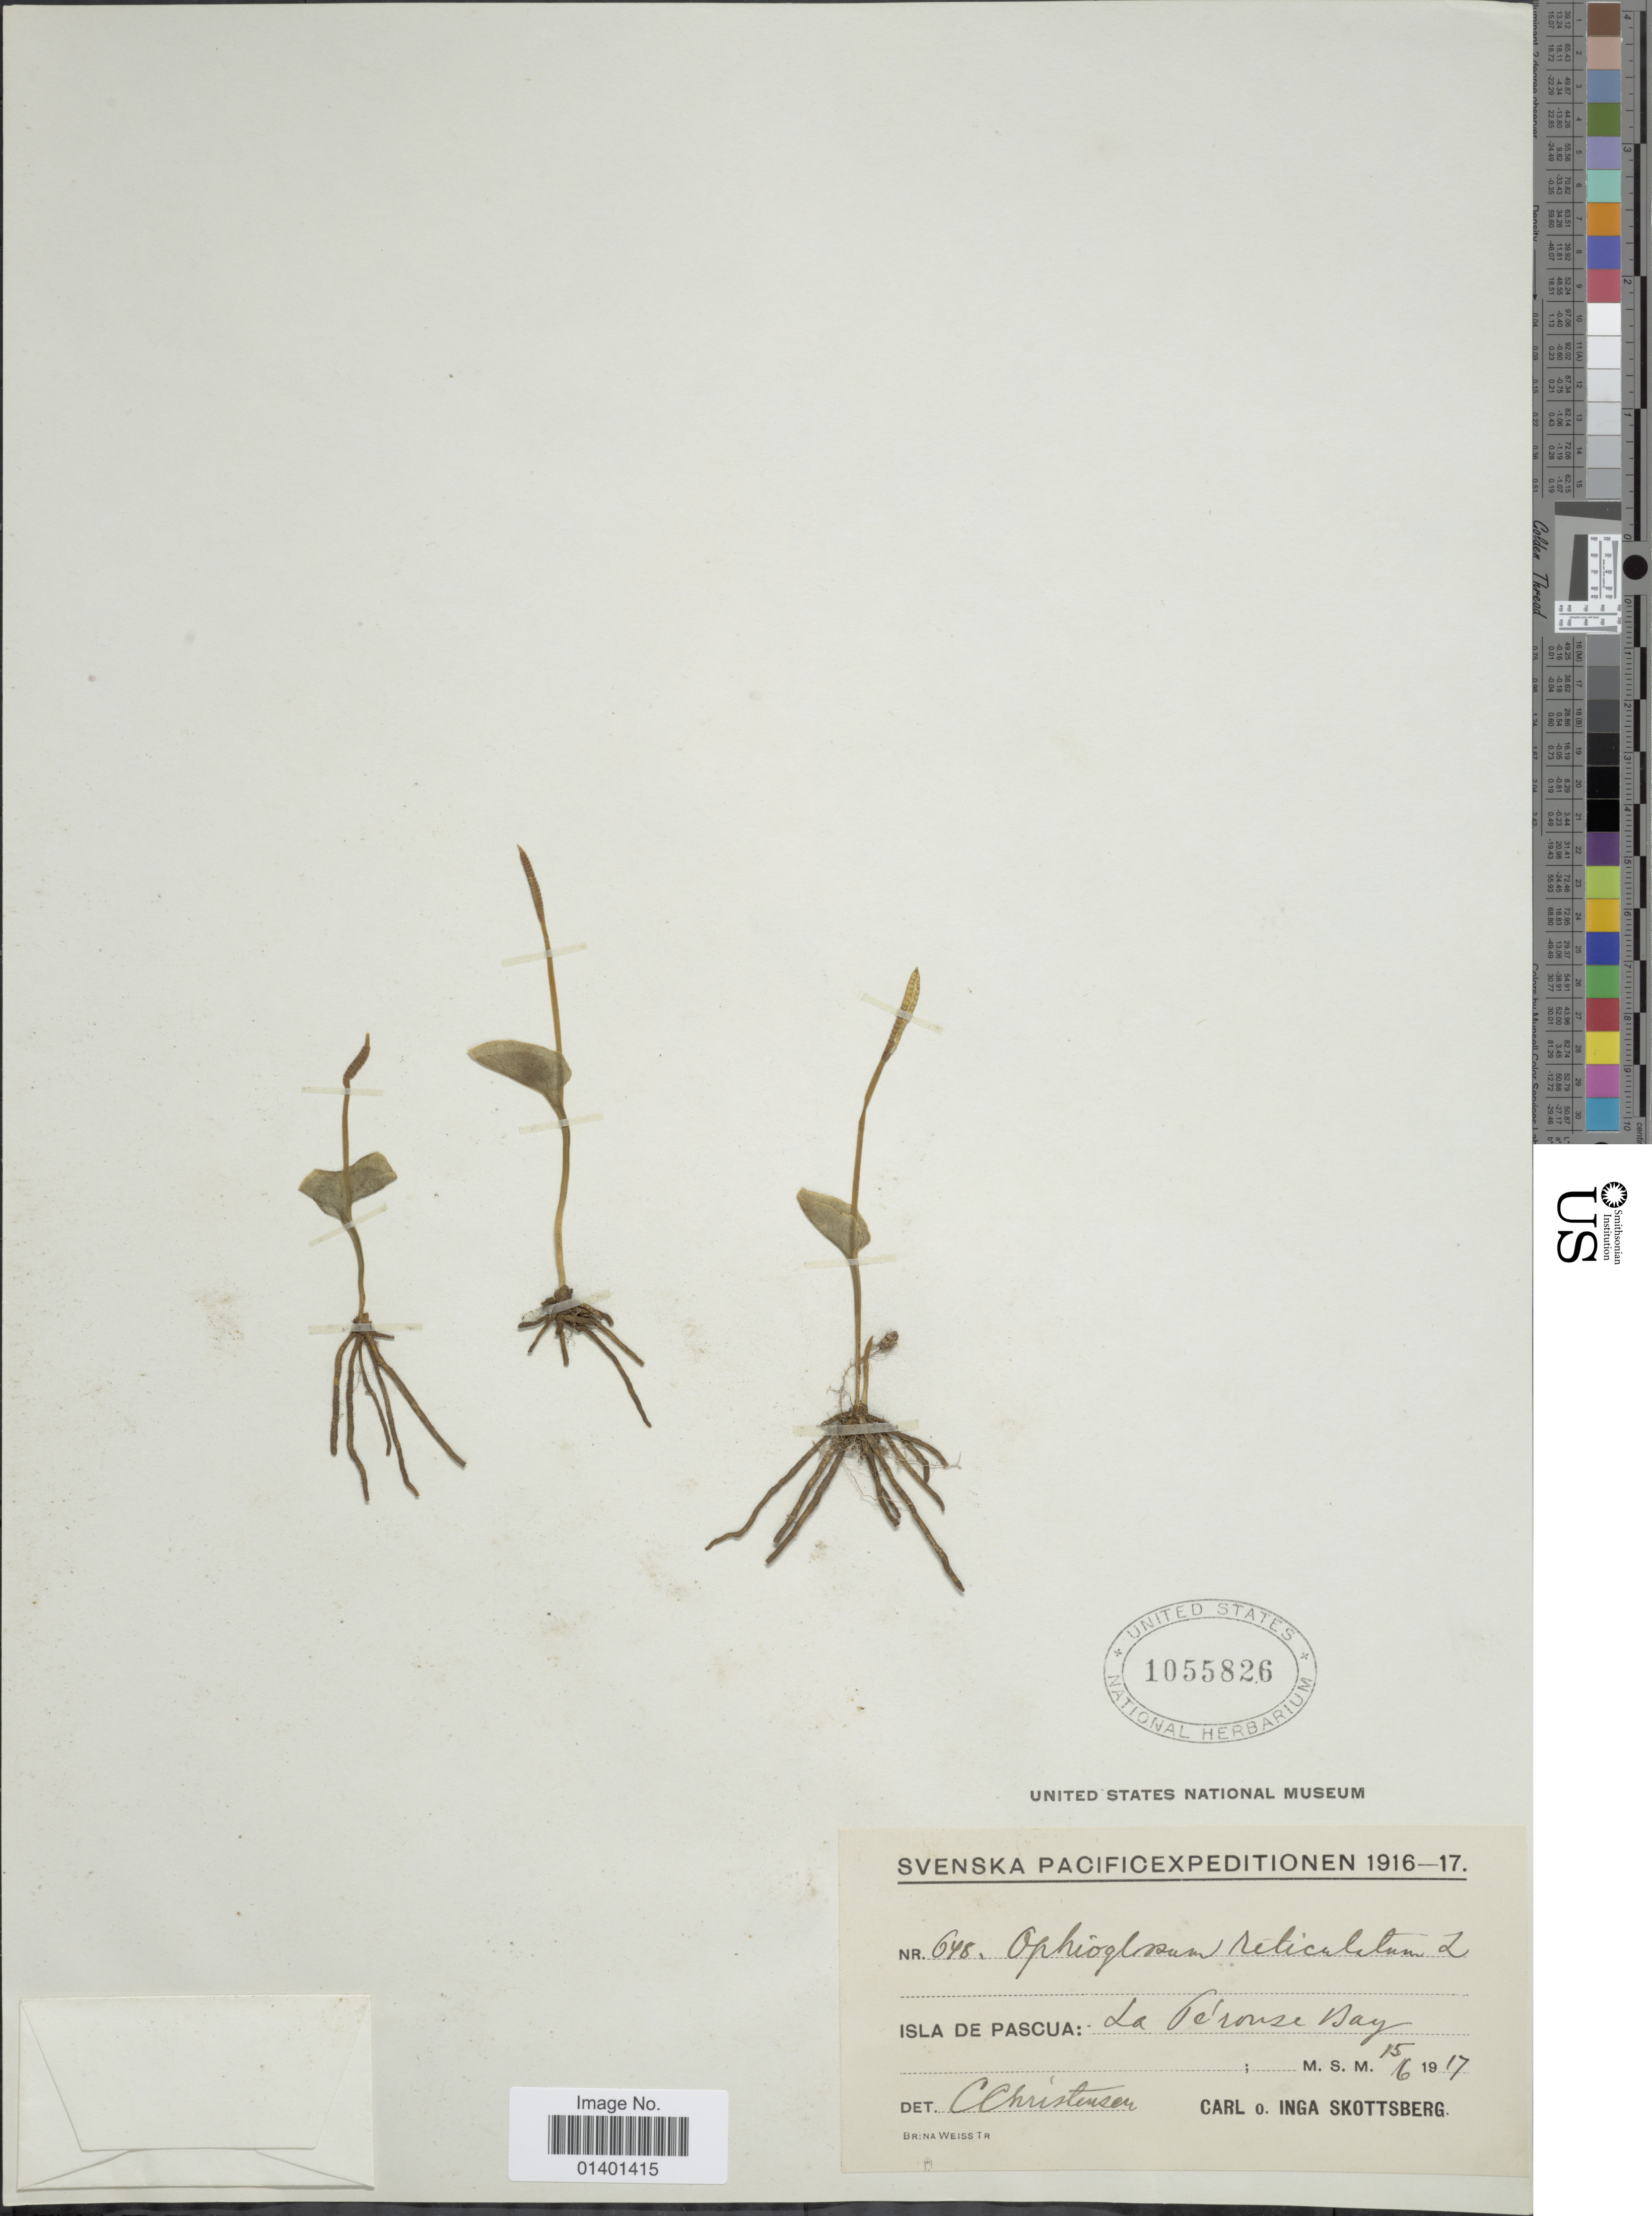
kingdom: Plantae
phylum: Tracheophyta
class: Polypodiopsida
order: Ophioglossales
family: Ophioglossaceae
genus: Ophioglossum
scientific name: Ophioglossum reticulatum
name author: L.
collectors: C. Skottsberg & I. Skottsberg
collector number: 648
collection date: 1917-06-15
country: Chile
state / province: Valparaiso (V)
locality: Isla de Pascua: La Perouse Bay.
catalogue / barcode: US 1055826